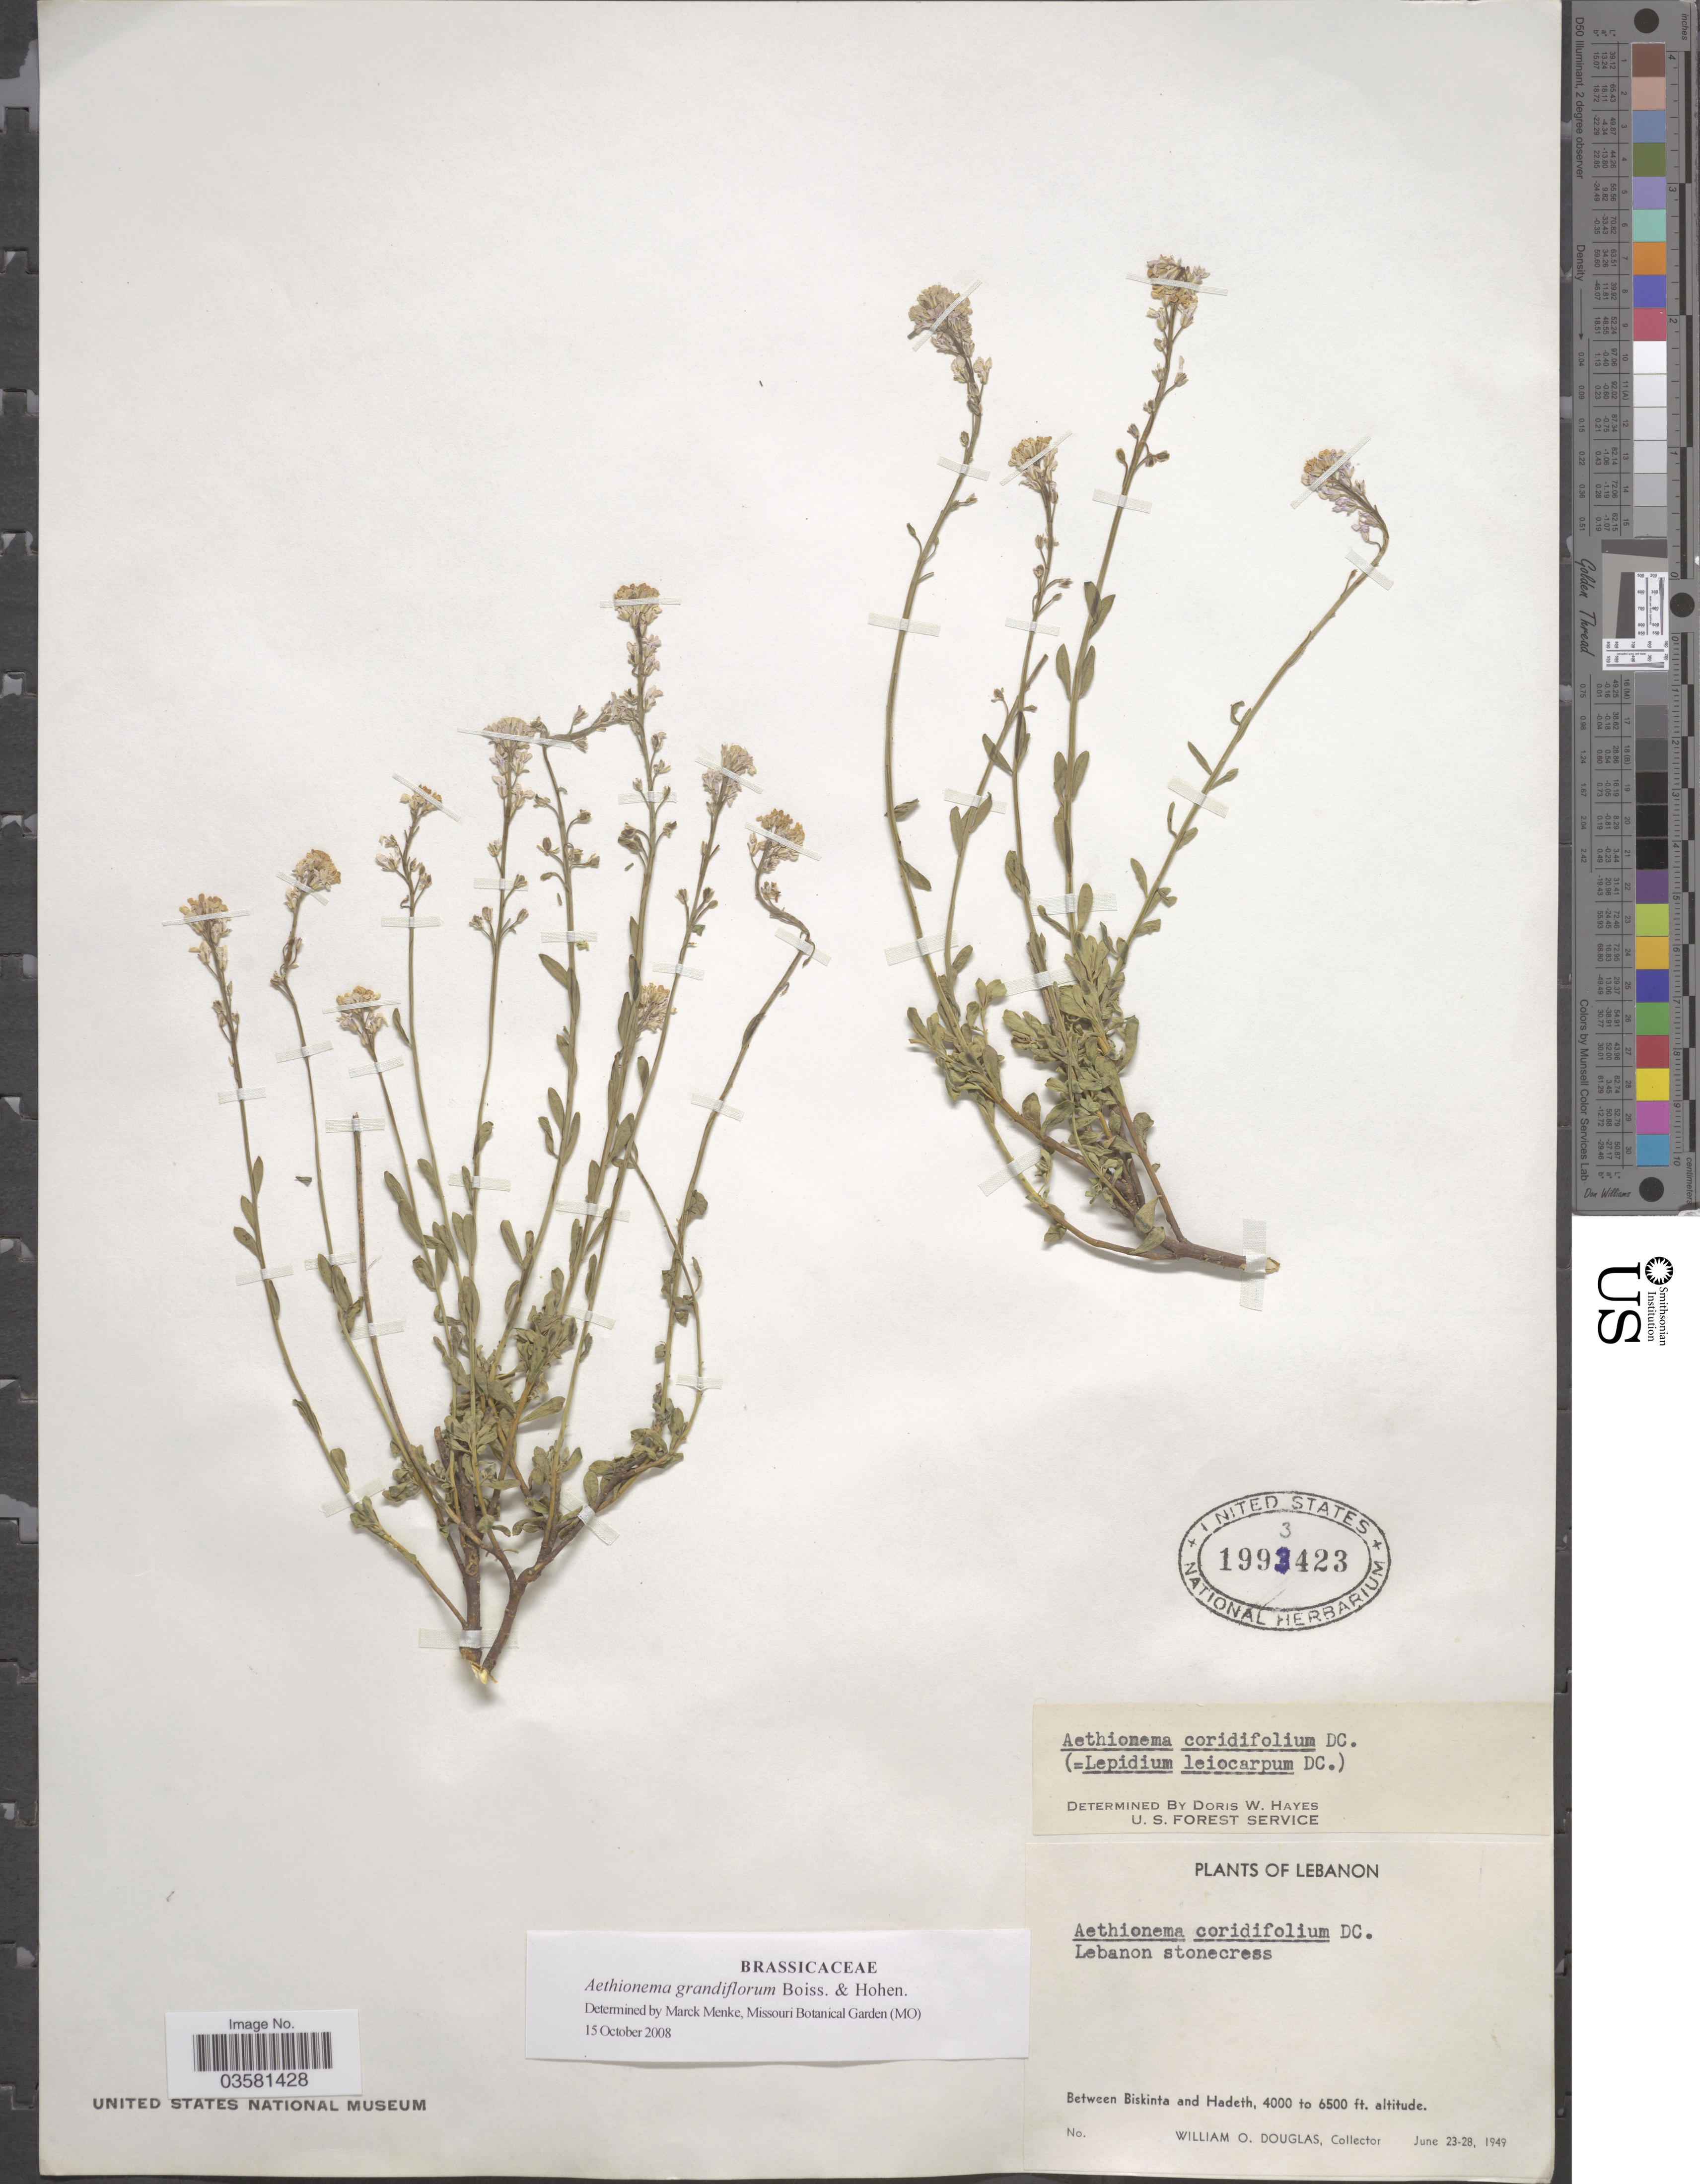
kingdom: Plantae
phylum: Tracheophyta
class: Magnoliopsida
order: Brassicales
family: Brassicaceae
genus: Aethionema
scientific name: Aethionema grandiflorum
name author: Boiss. & Hohen.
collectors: W. Douglas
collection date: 1949-06-23/1949-06-28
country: Lebanon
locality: Between Biskinta and Hadeth.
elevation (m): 1219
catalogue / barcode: US 1993423